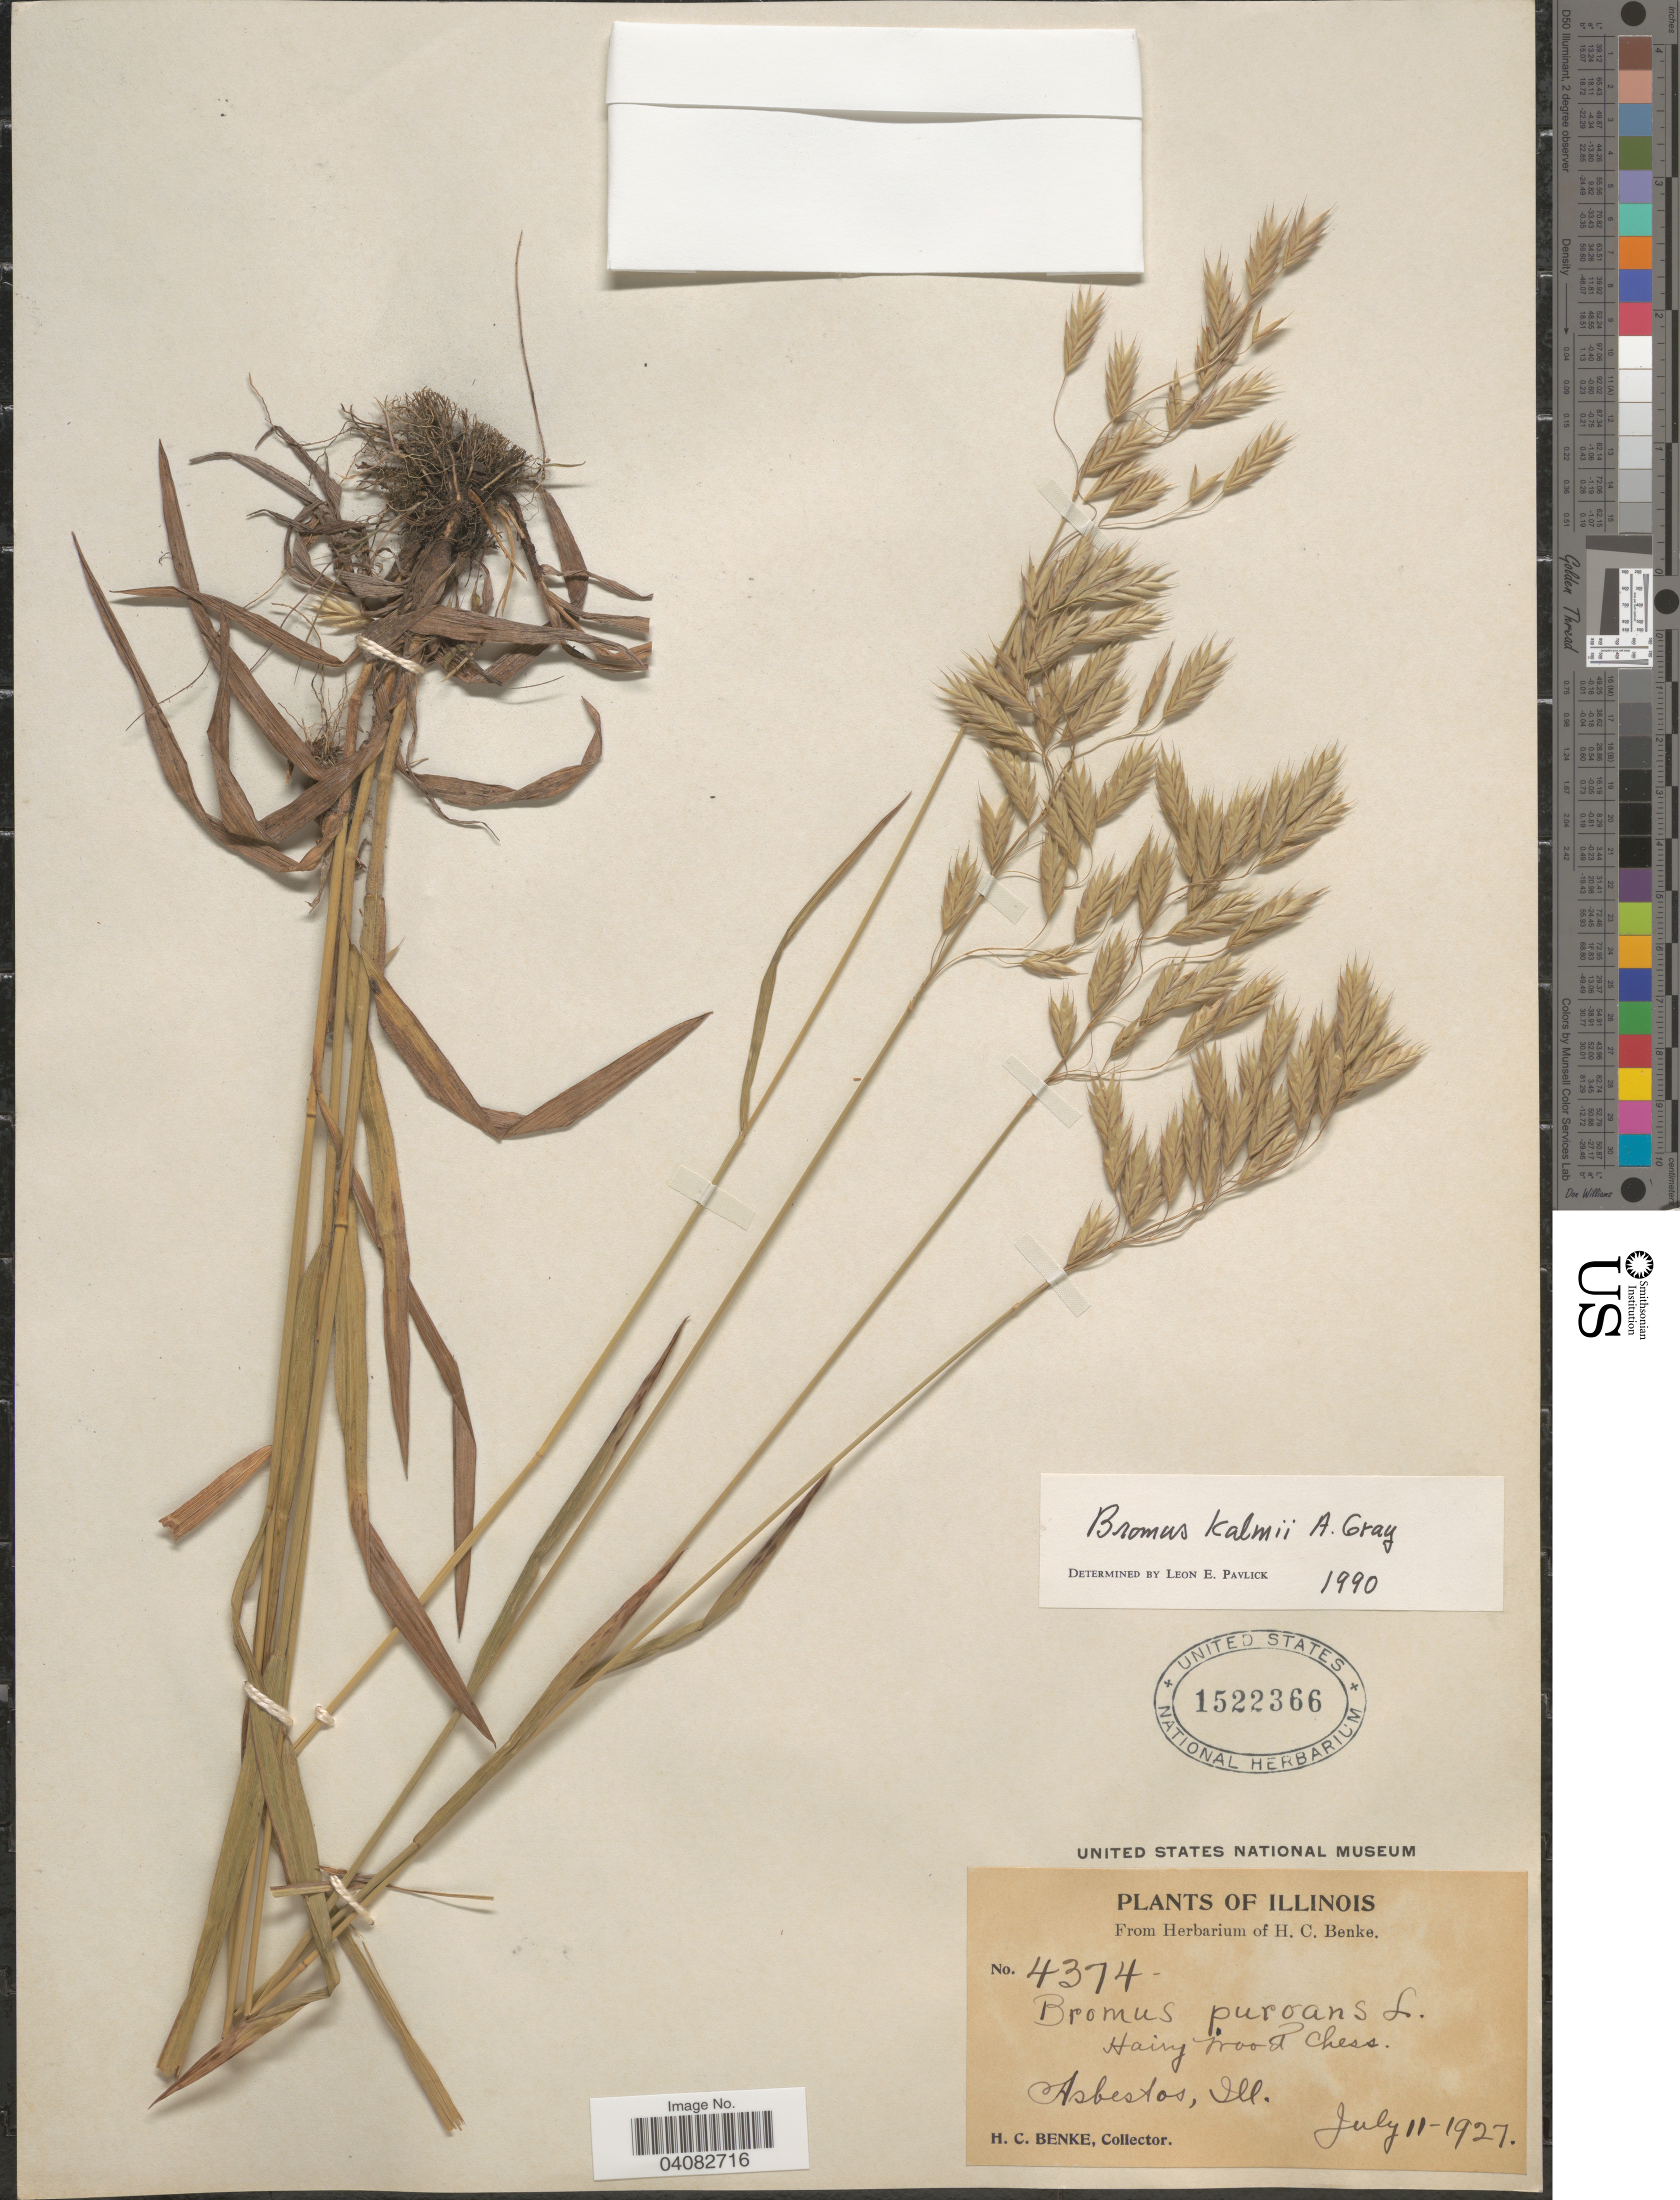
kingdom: Plantae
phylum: Tracheophyta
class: Liliopsida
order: Poales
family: Poaceae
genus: Bromus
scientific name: Bromus kalmii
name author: A. Gray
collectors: H. Benke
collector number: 4374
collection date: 1927-07-11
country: United States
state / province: Illinois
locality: Asbestos.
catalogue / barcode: US 1522366